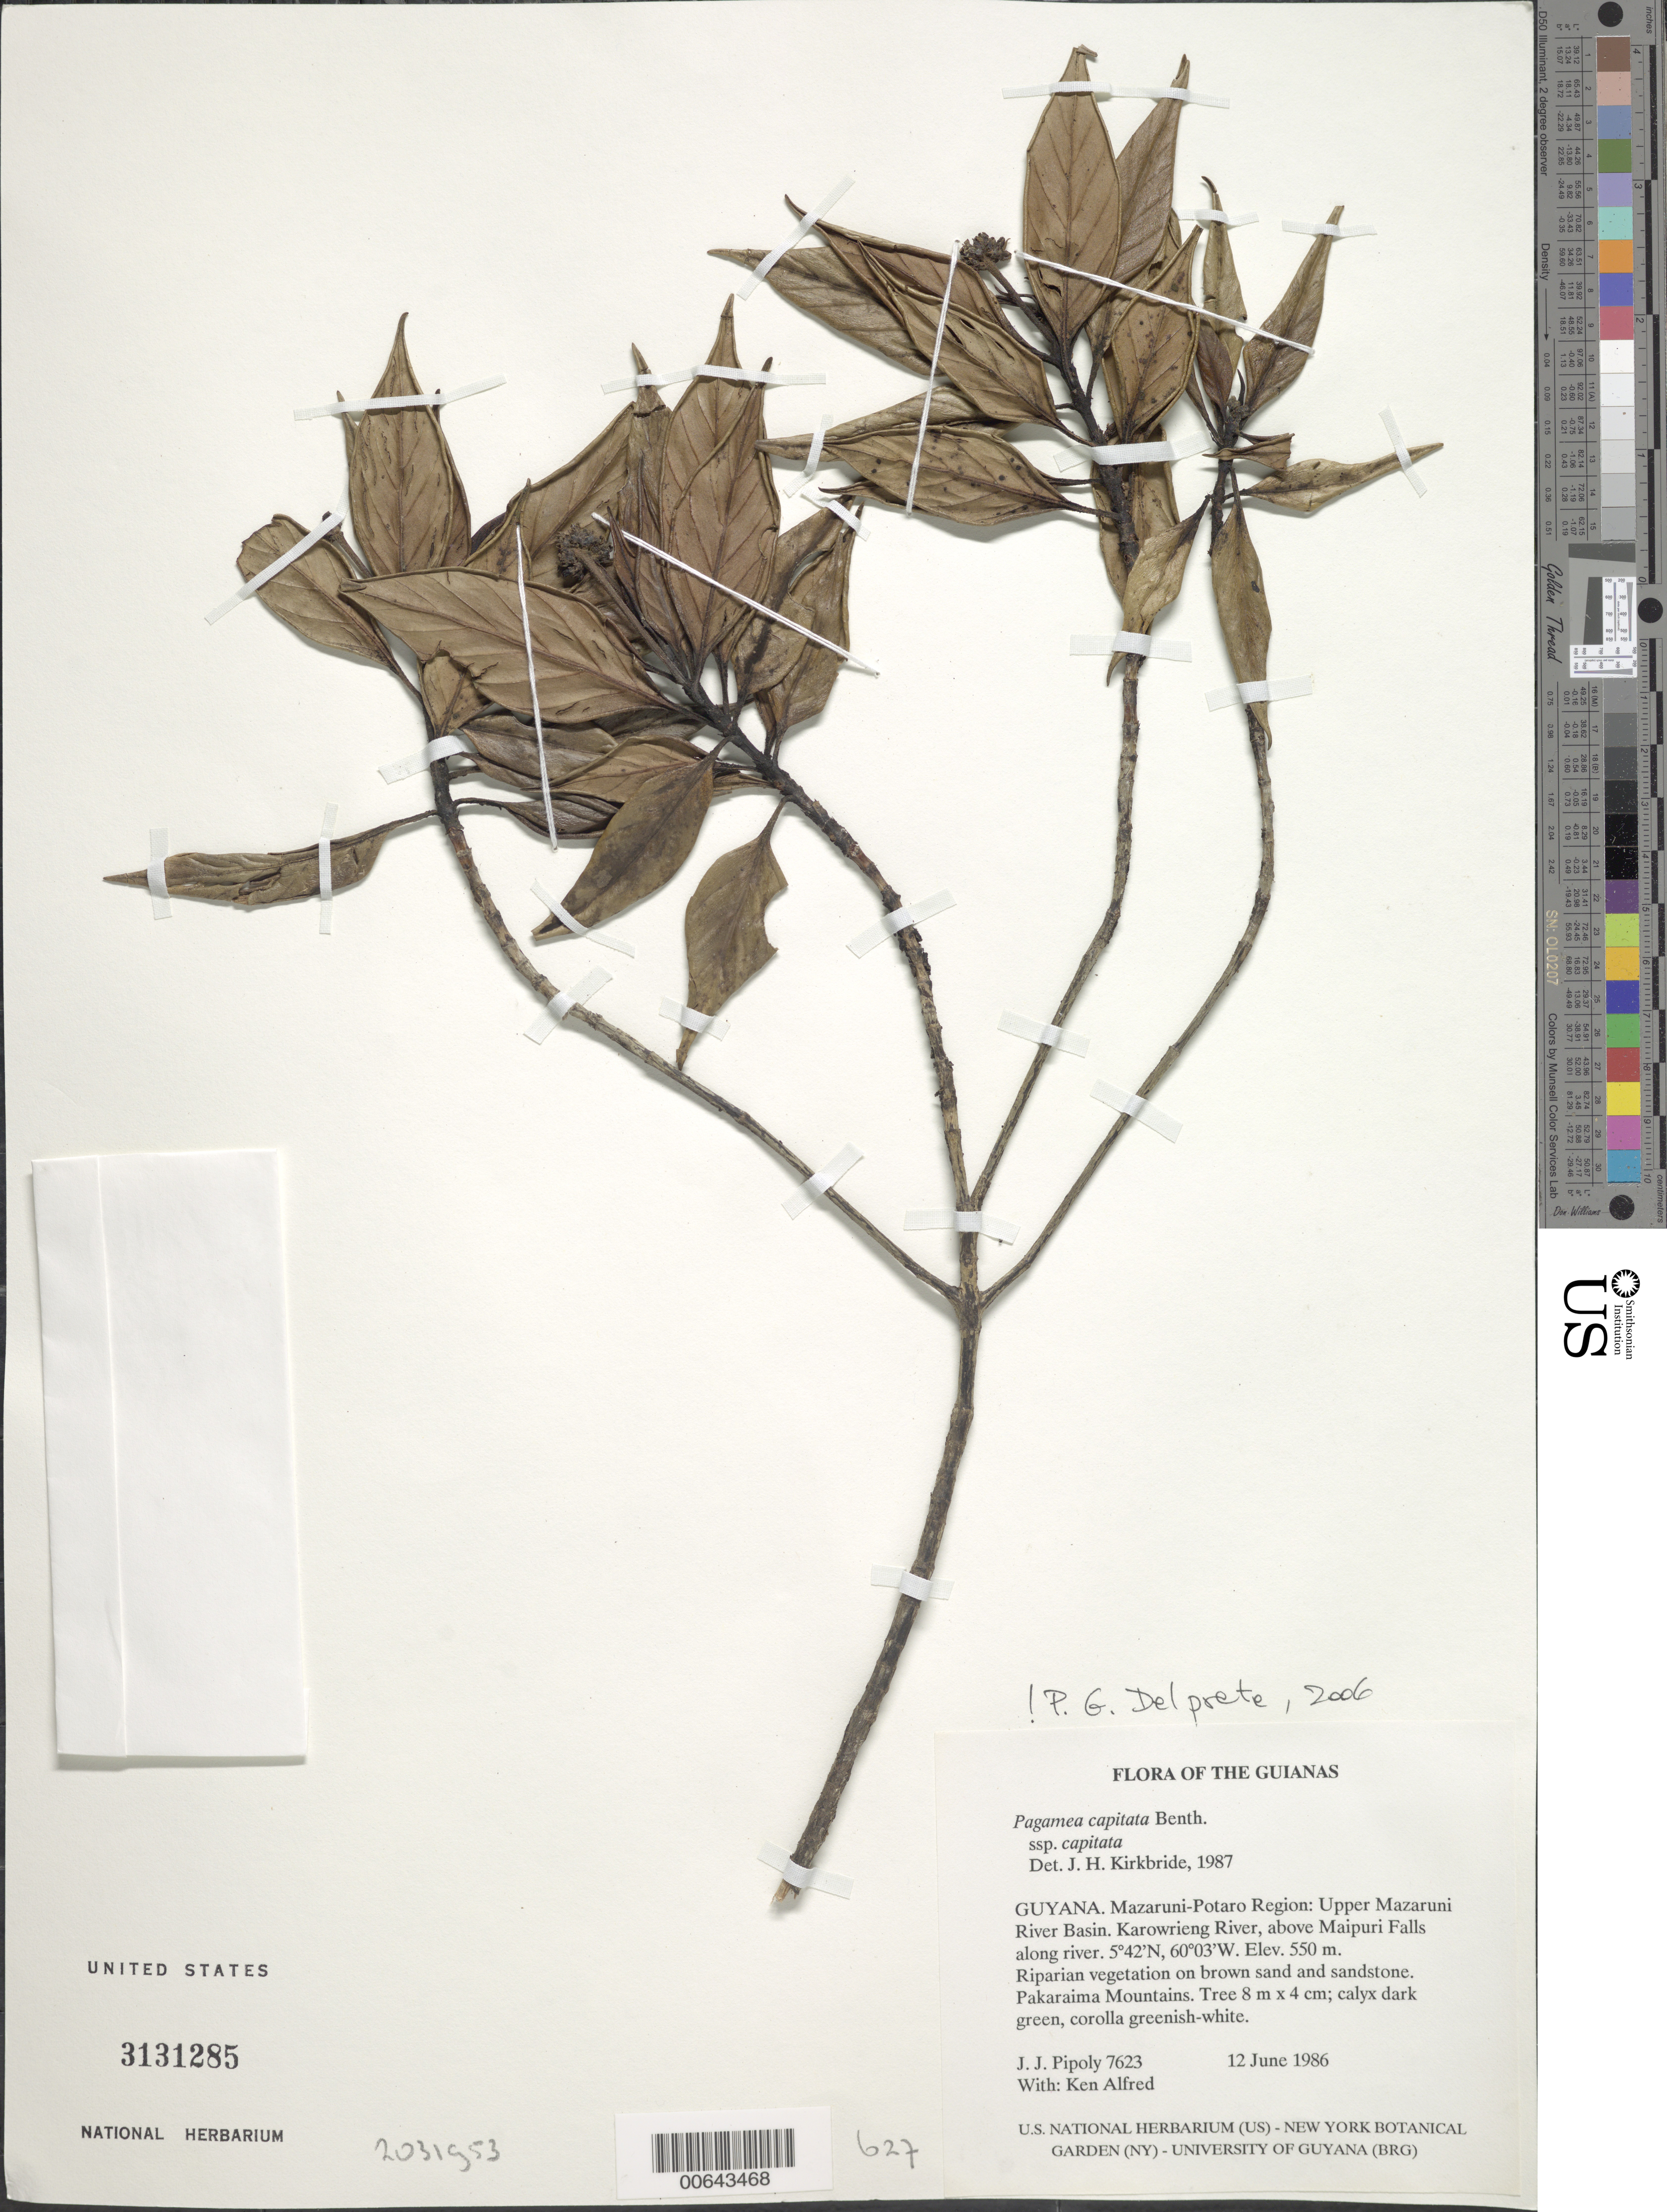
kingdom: Plantae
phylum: Tracheophyta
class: Magnoliopsida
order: Gentianales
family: Rubiaceae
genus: Pagamea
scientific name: Pagamea capitata subsp. capitata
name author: Benth.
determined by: Delprete, P. G., Herb. de Guyane Cay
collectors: J. J. Pipoly & K. Alfred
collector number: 7623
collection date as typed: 12 June 1986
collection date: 1986-06-12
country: Guyana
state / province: Cuyuni-Mazaruni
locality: Pakaraima Mts. Upper Mazaruni River Basin. Karowrieng River, above Maipuri Falls along river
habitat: Riparian vegetation on brown sand and sandstone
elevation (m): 550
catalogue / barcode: US 3131285